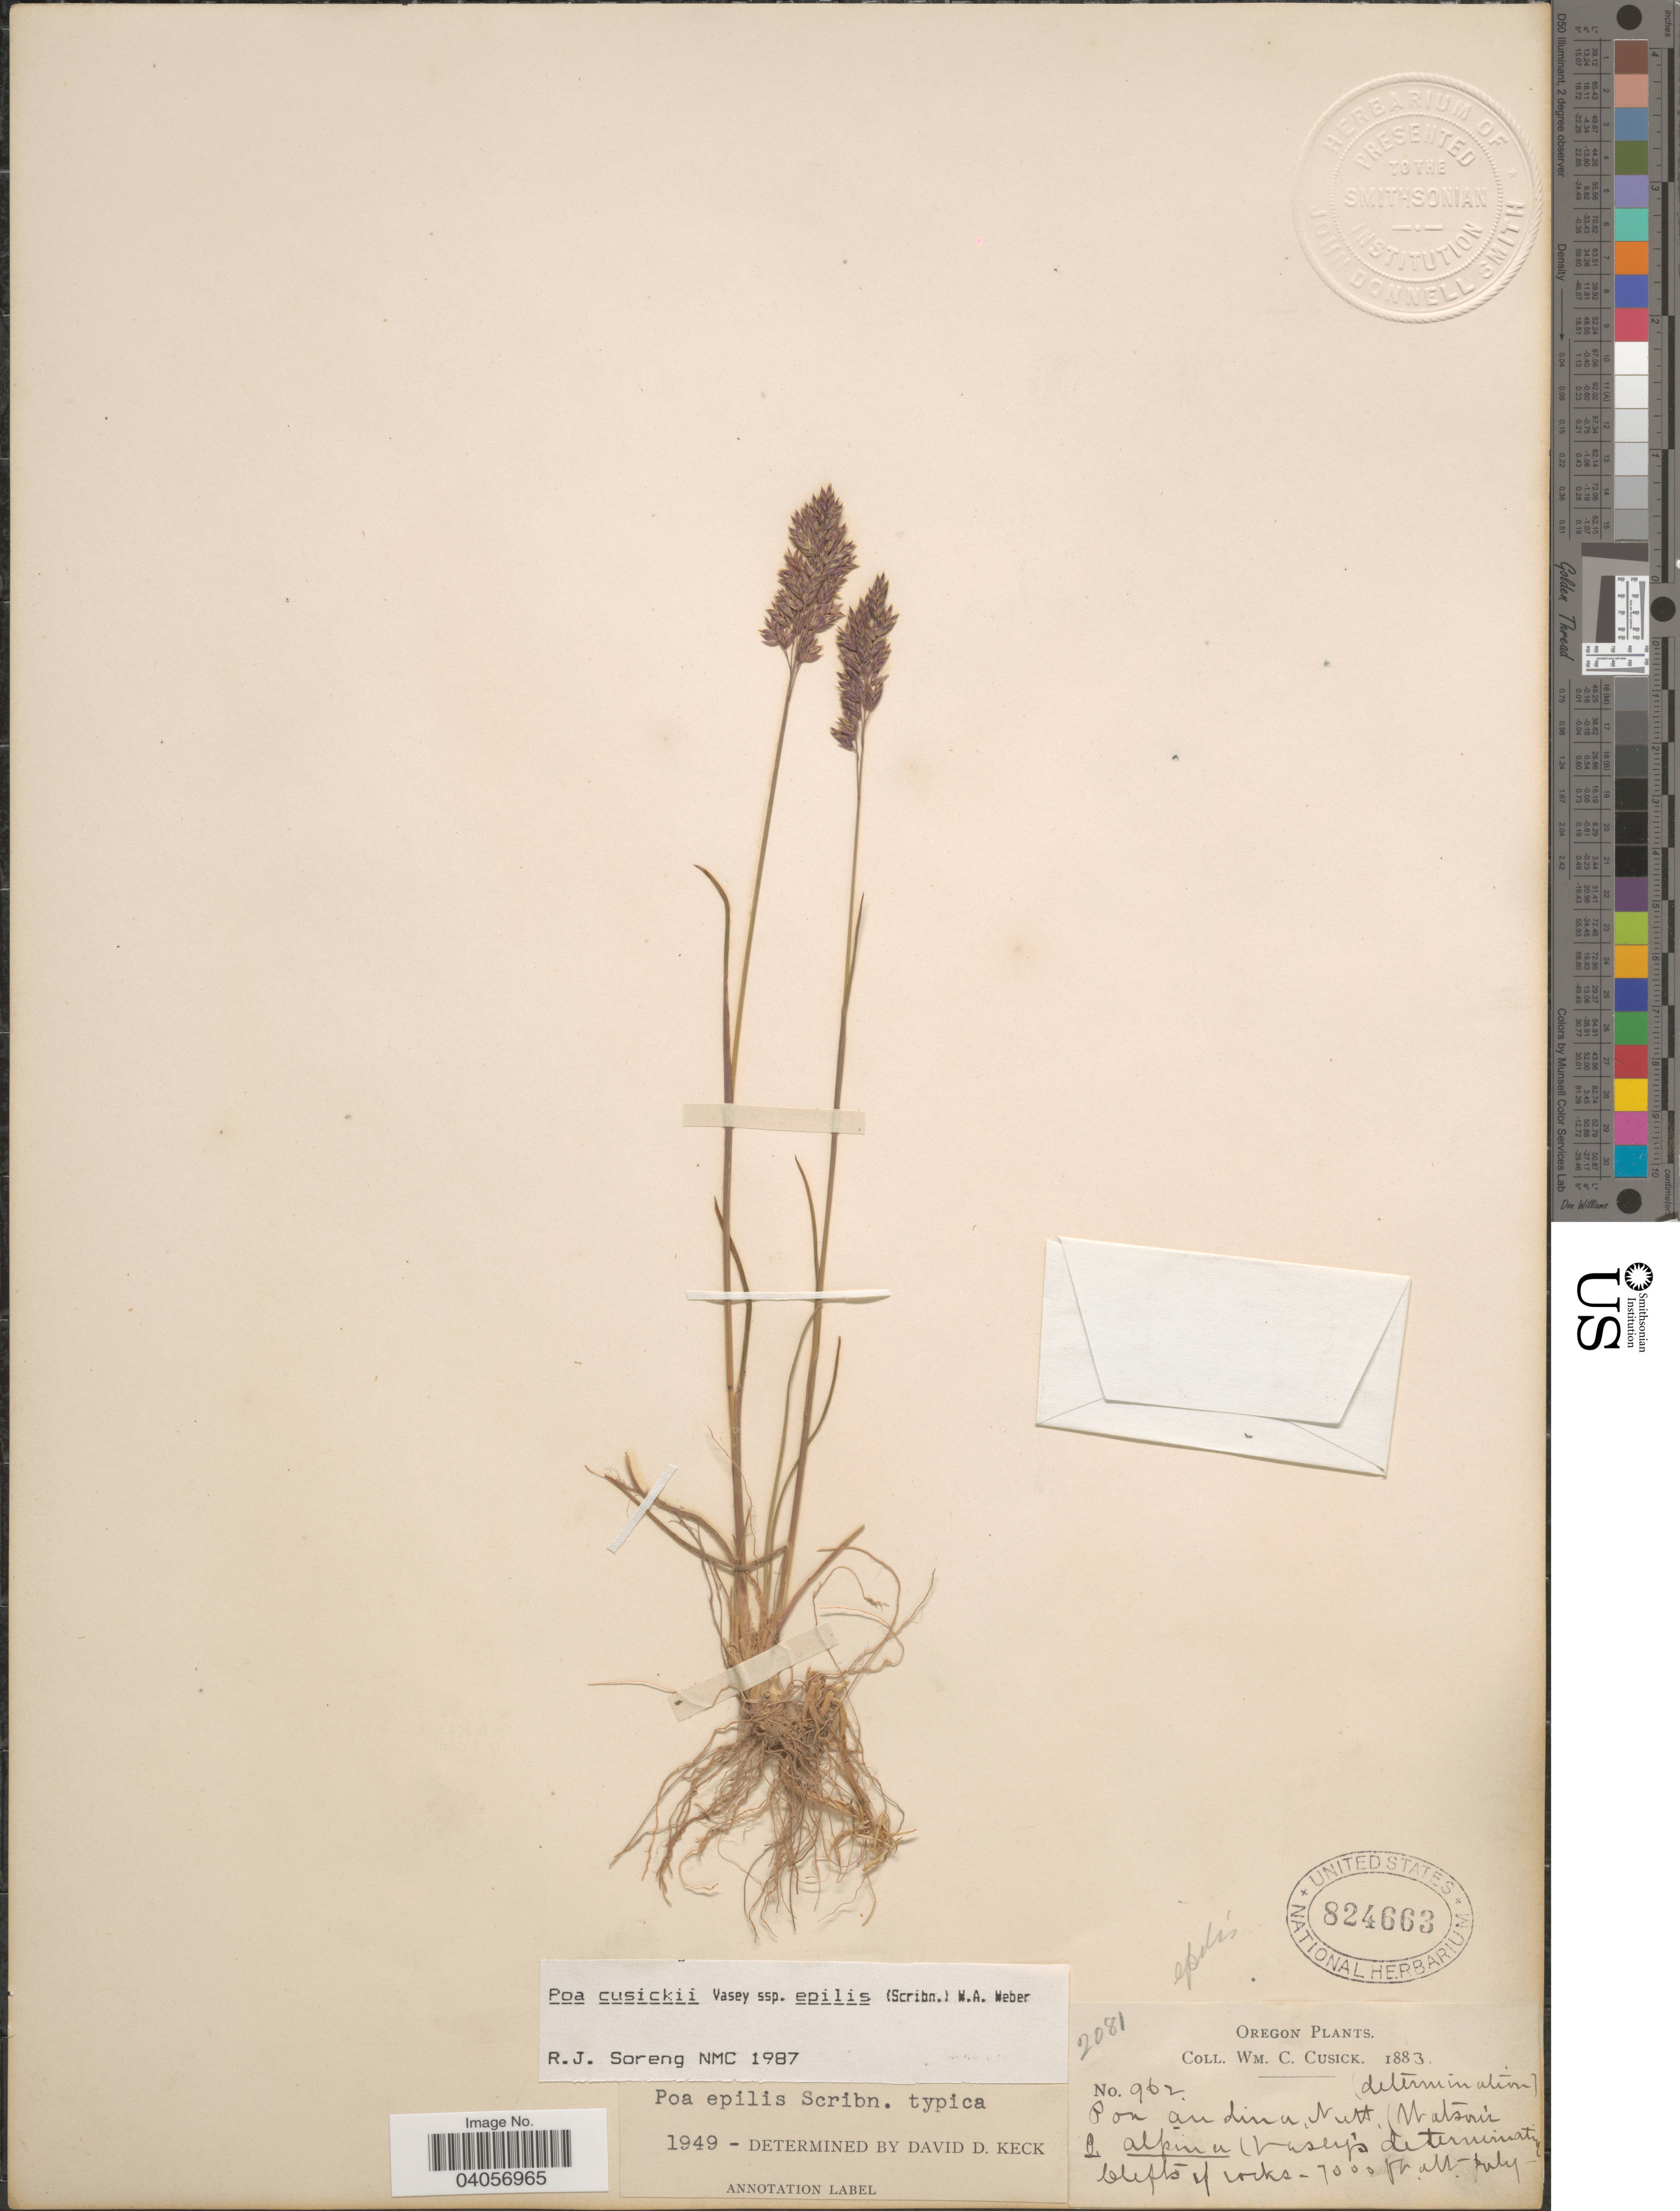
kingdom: Plantae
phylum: Tracheophyta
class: Liliopsida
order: Poales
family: Poaceae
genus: Poa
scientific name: Poa cusickii subsp. epilis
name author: (Scribn.) W.A. Weber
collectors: W. C. Cusick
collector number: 962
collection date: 1883-07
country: United States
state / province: Oregon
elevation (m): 2134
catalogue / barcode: US 824663